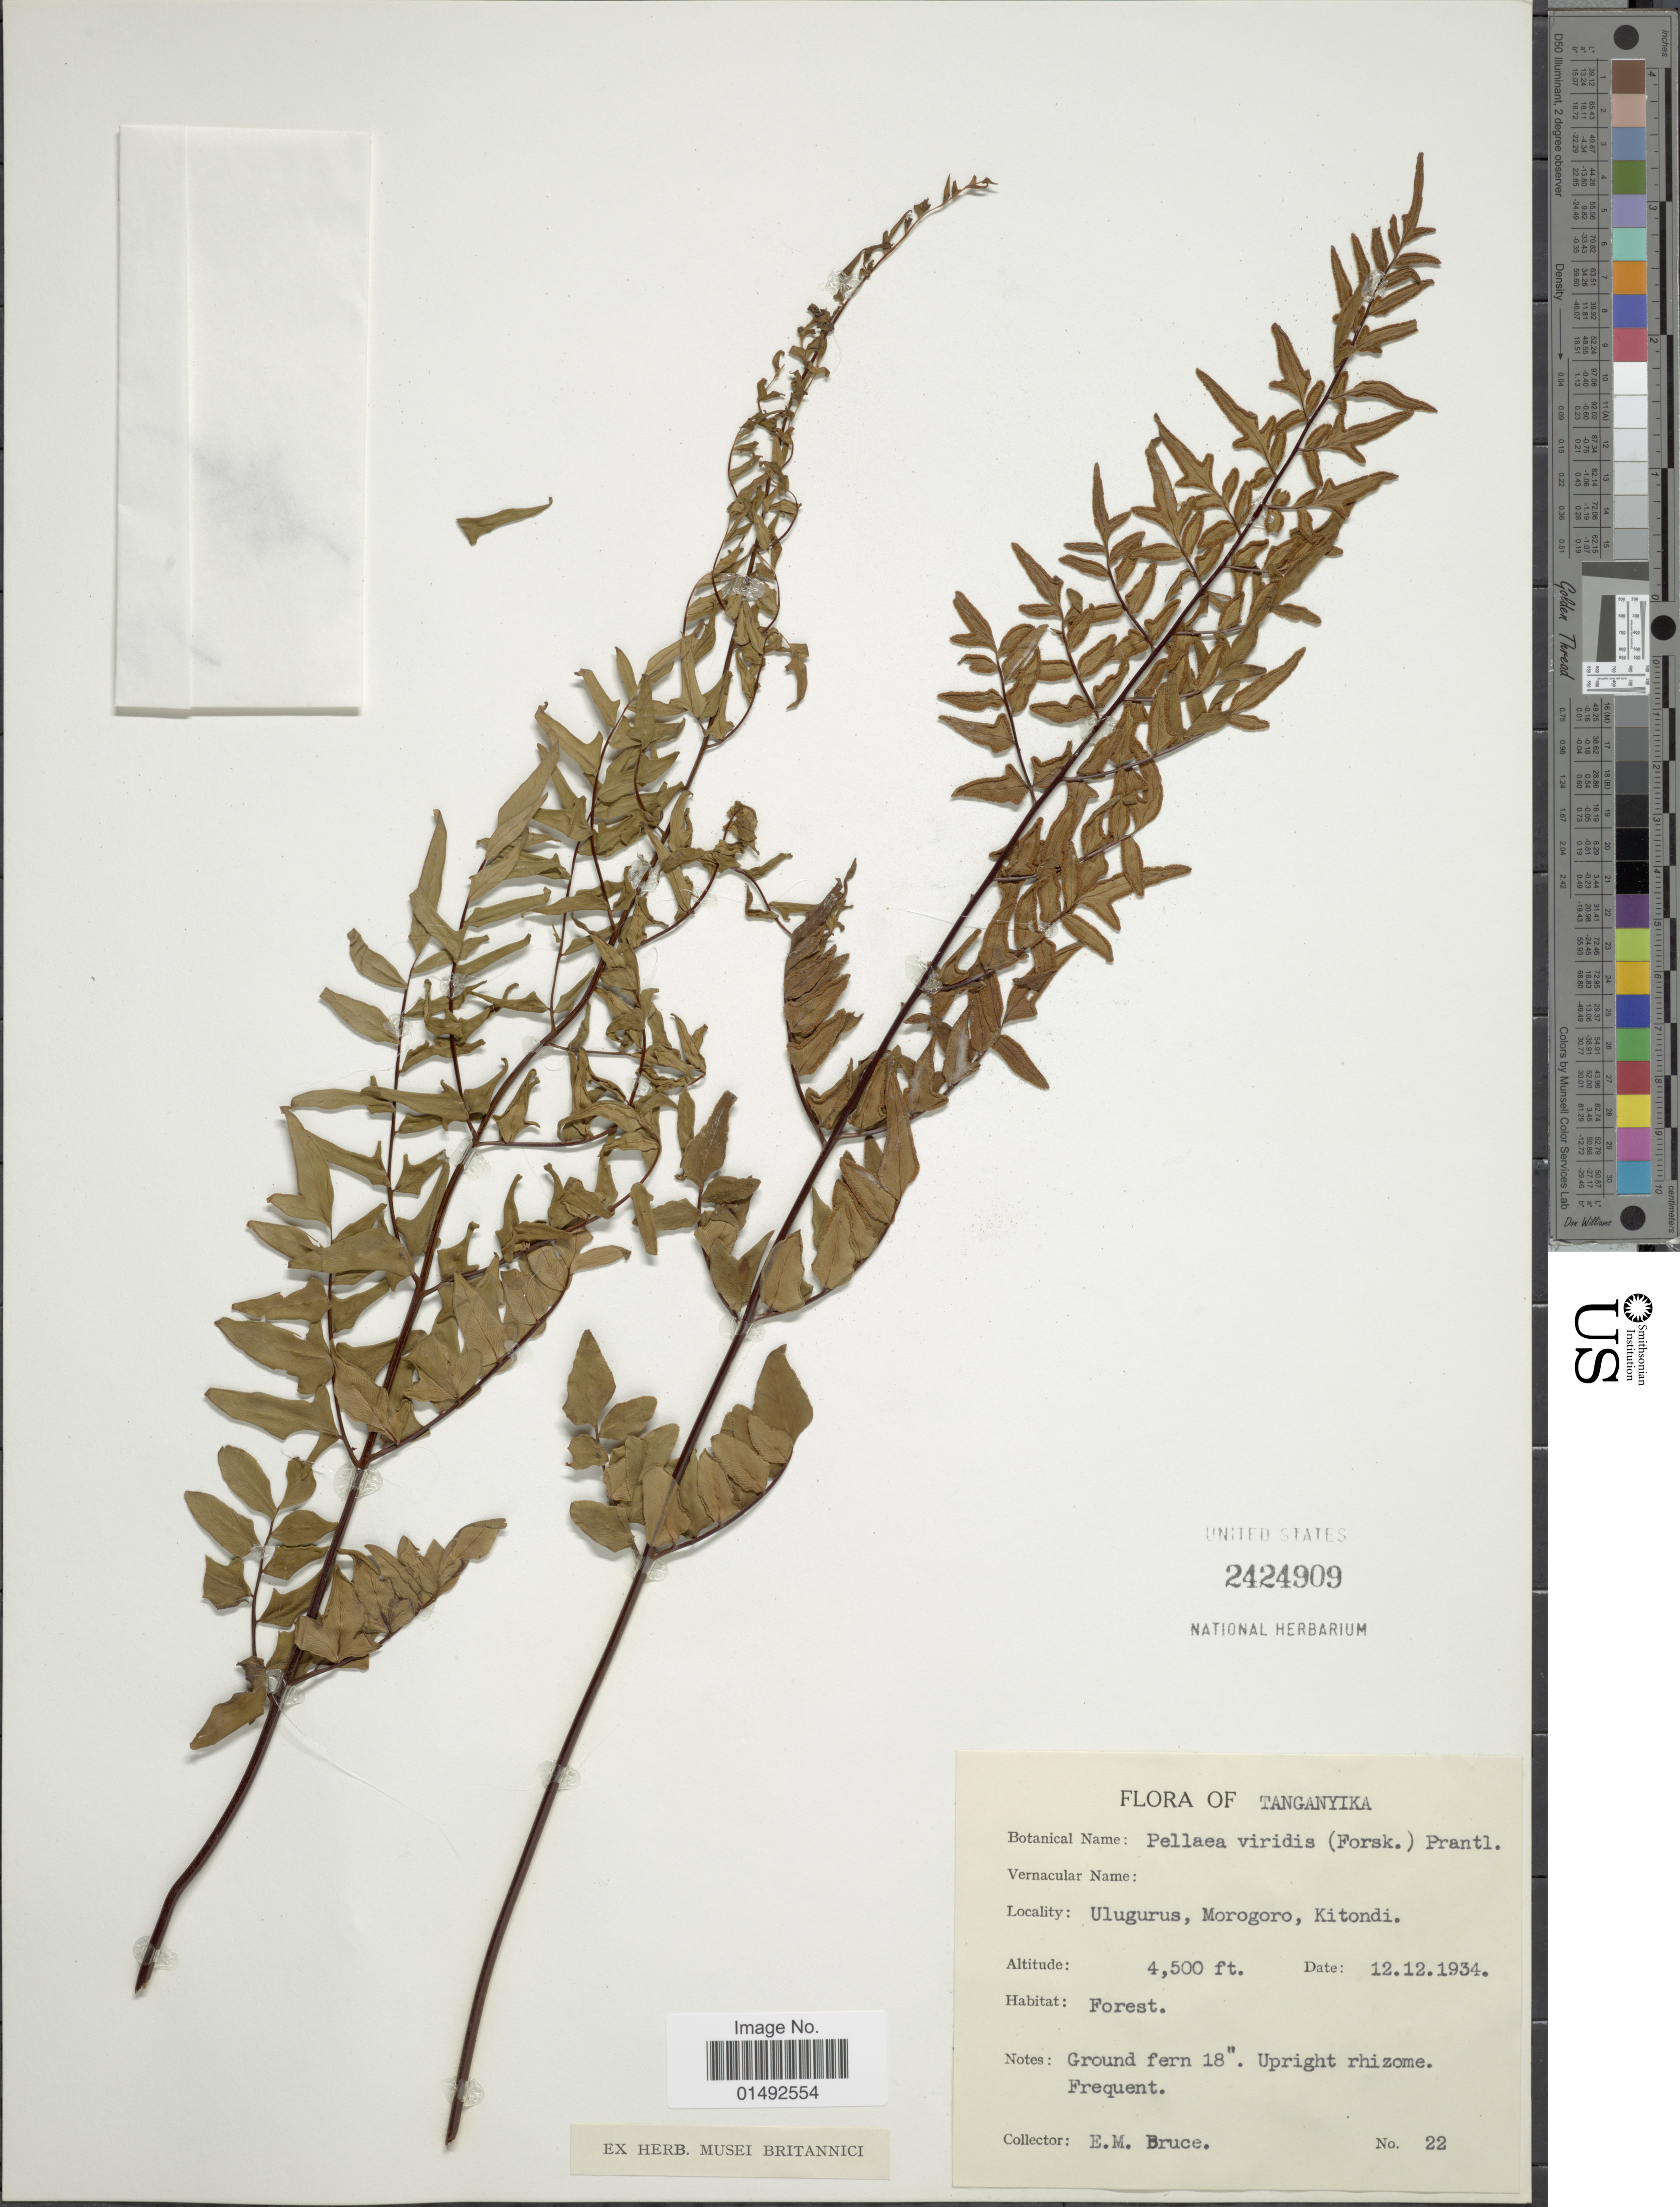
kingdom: Plantae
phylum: Tracheophyta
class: Polypodiopsida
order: Polypodiales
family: Pteridaceae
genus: Pellaea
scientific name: Pellaea viridis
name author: (Forssk.) Prantl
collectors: E. Bruce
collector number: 22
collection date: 1934-12-12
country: Tanzania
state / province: Morogoro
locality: Tanganyika, Ulugurus, Morogoro, Kitondi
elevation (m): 1372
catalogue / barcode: US 2424909